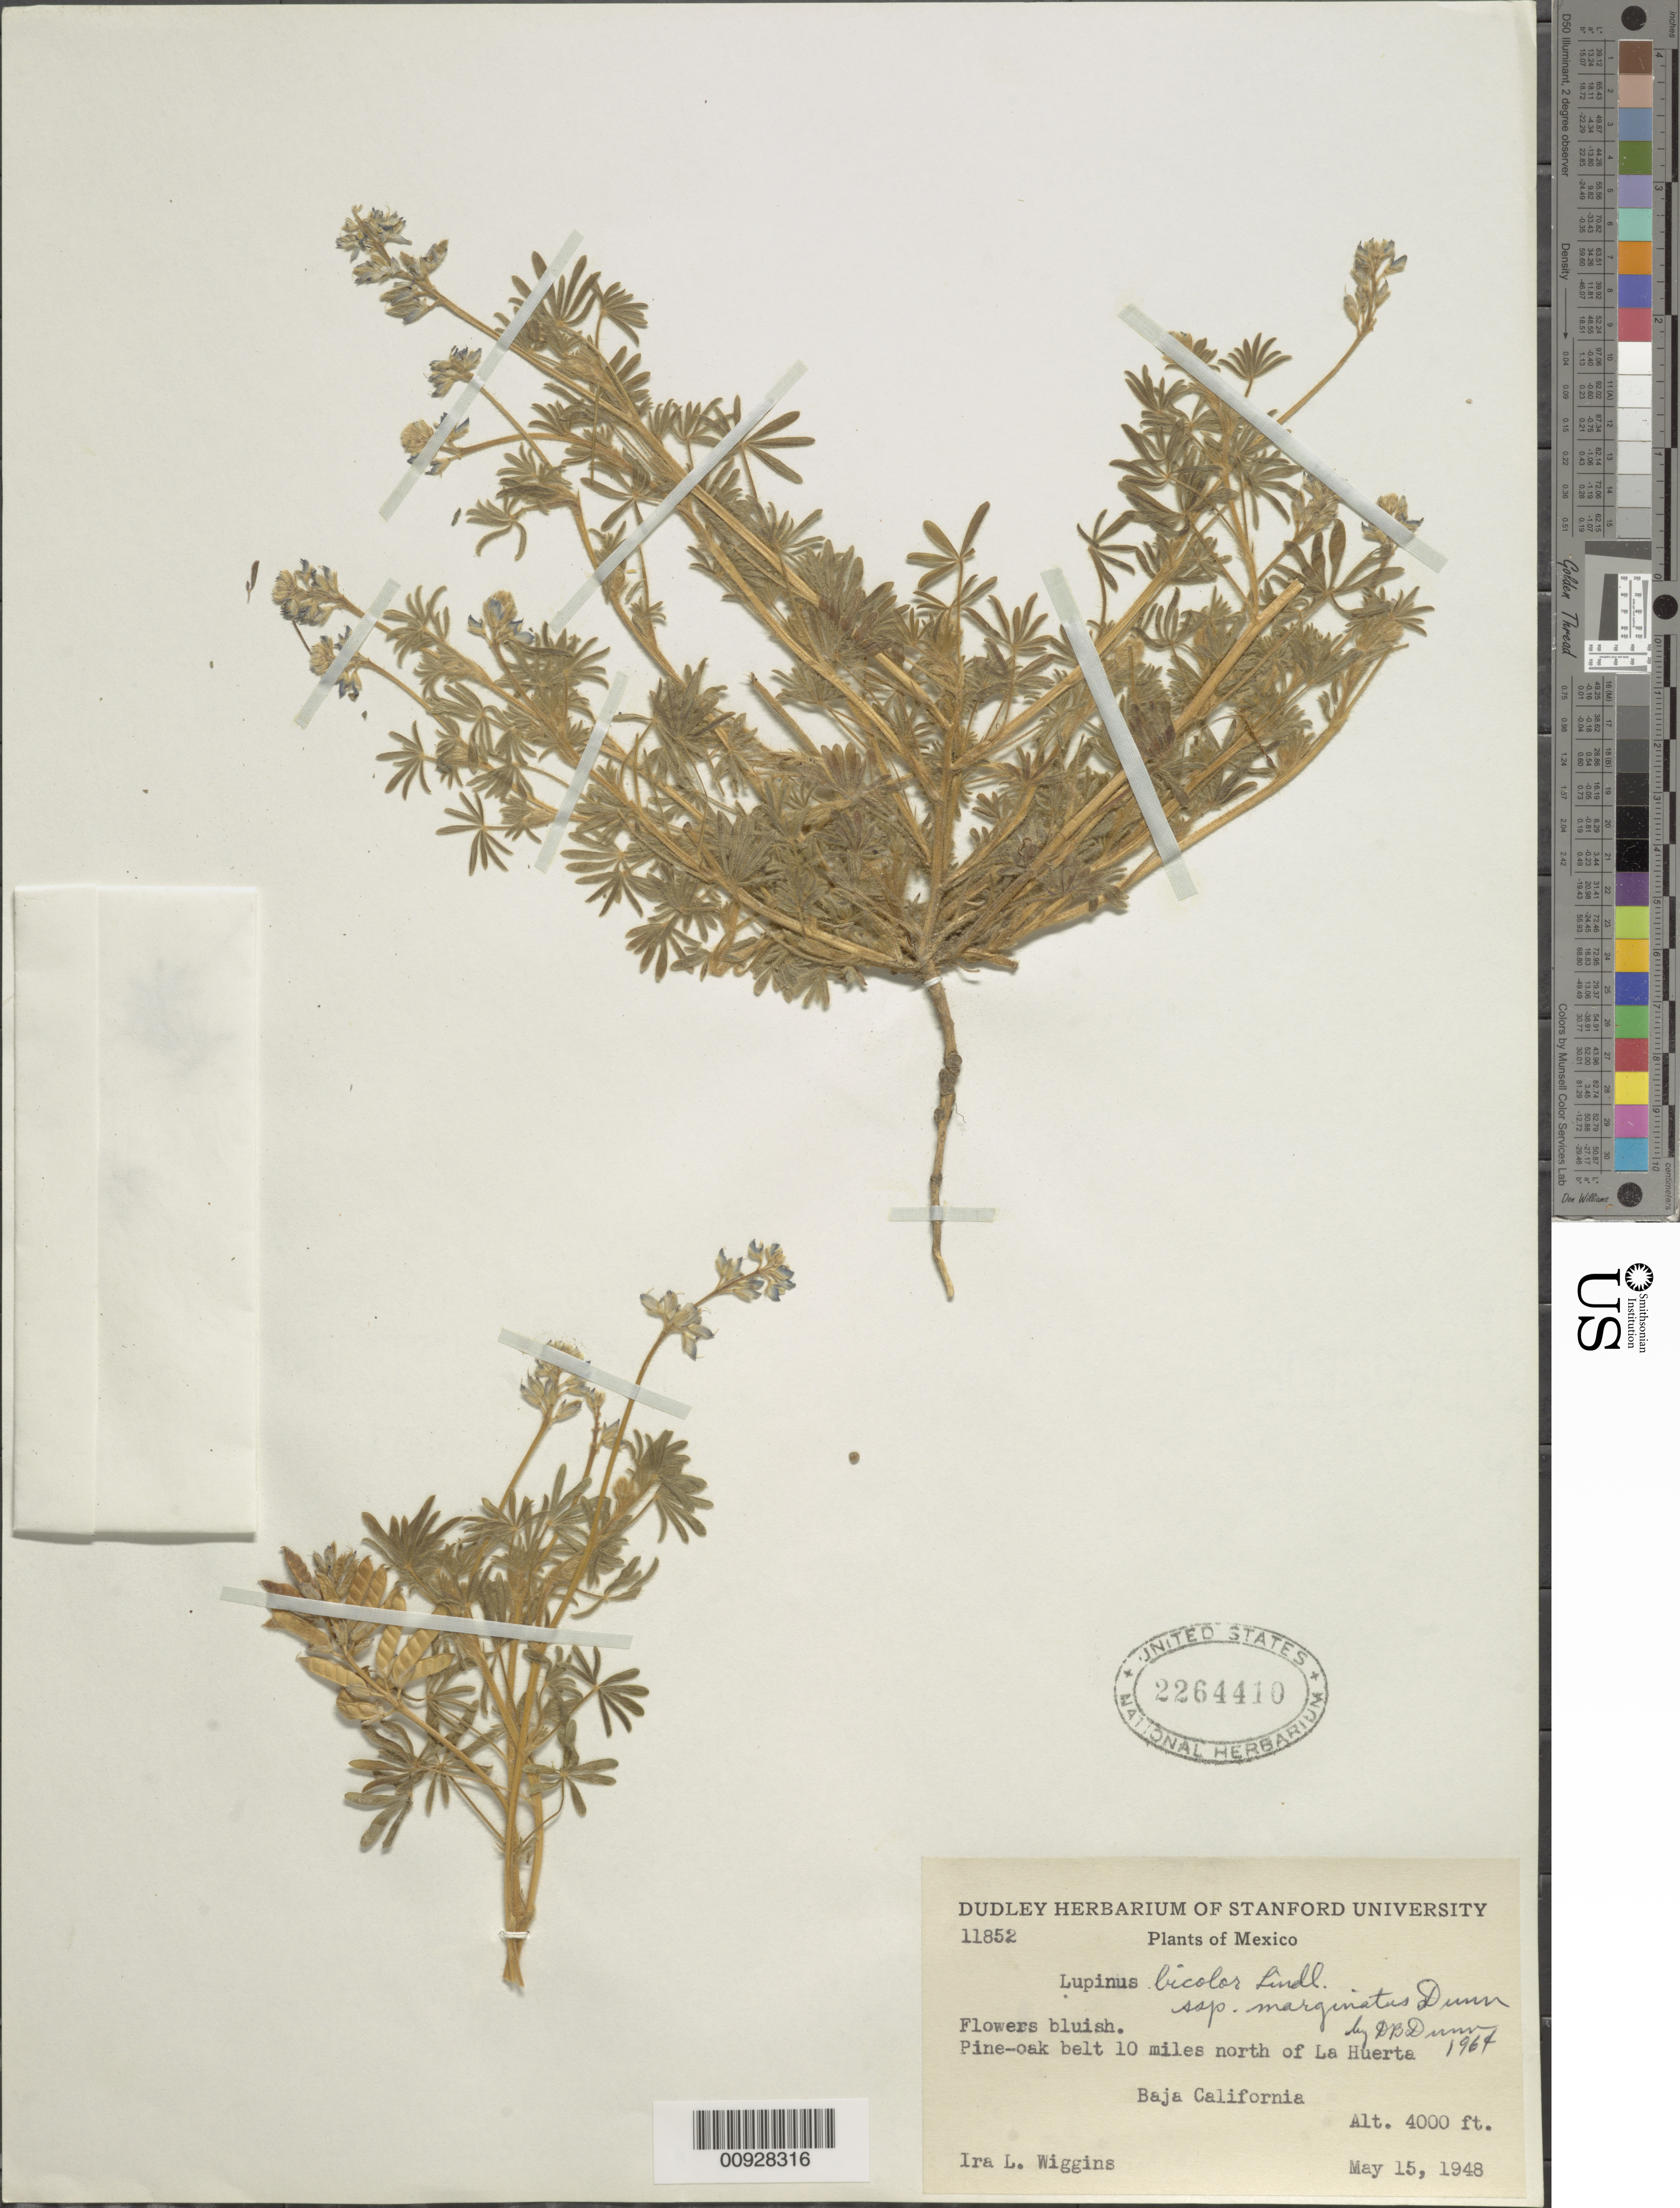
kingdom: Plantae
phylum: Tracheophyta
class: Magnoliopsida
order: Fabales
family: Fabaceae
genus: Lupinus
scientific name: Lupinus bicolor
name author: Lindl.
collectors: I. L. Wiggins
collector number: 11852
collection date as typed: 15 May 1948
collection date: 1948-05-15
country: Mexico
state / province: Baja California Norte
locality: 10 miles north of La Huerta.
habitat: Pine-oak belt.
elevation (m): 1219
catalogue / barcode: US 2264410